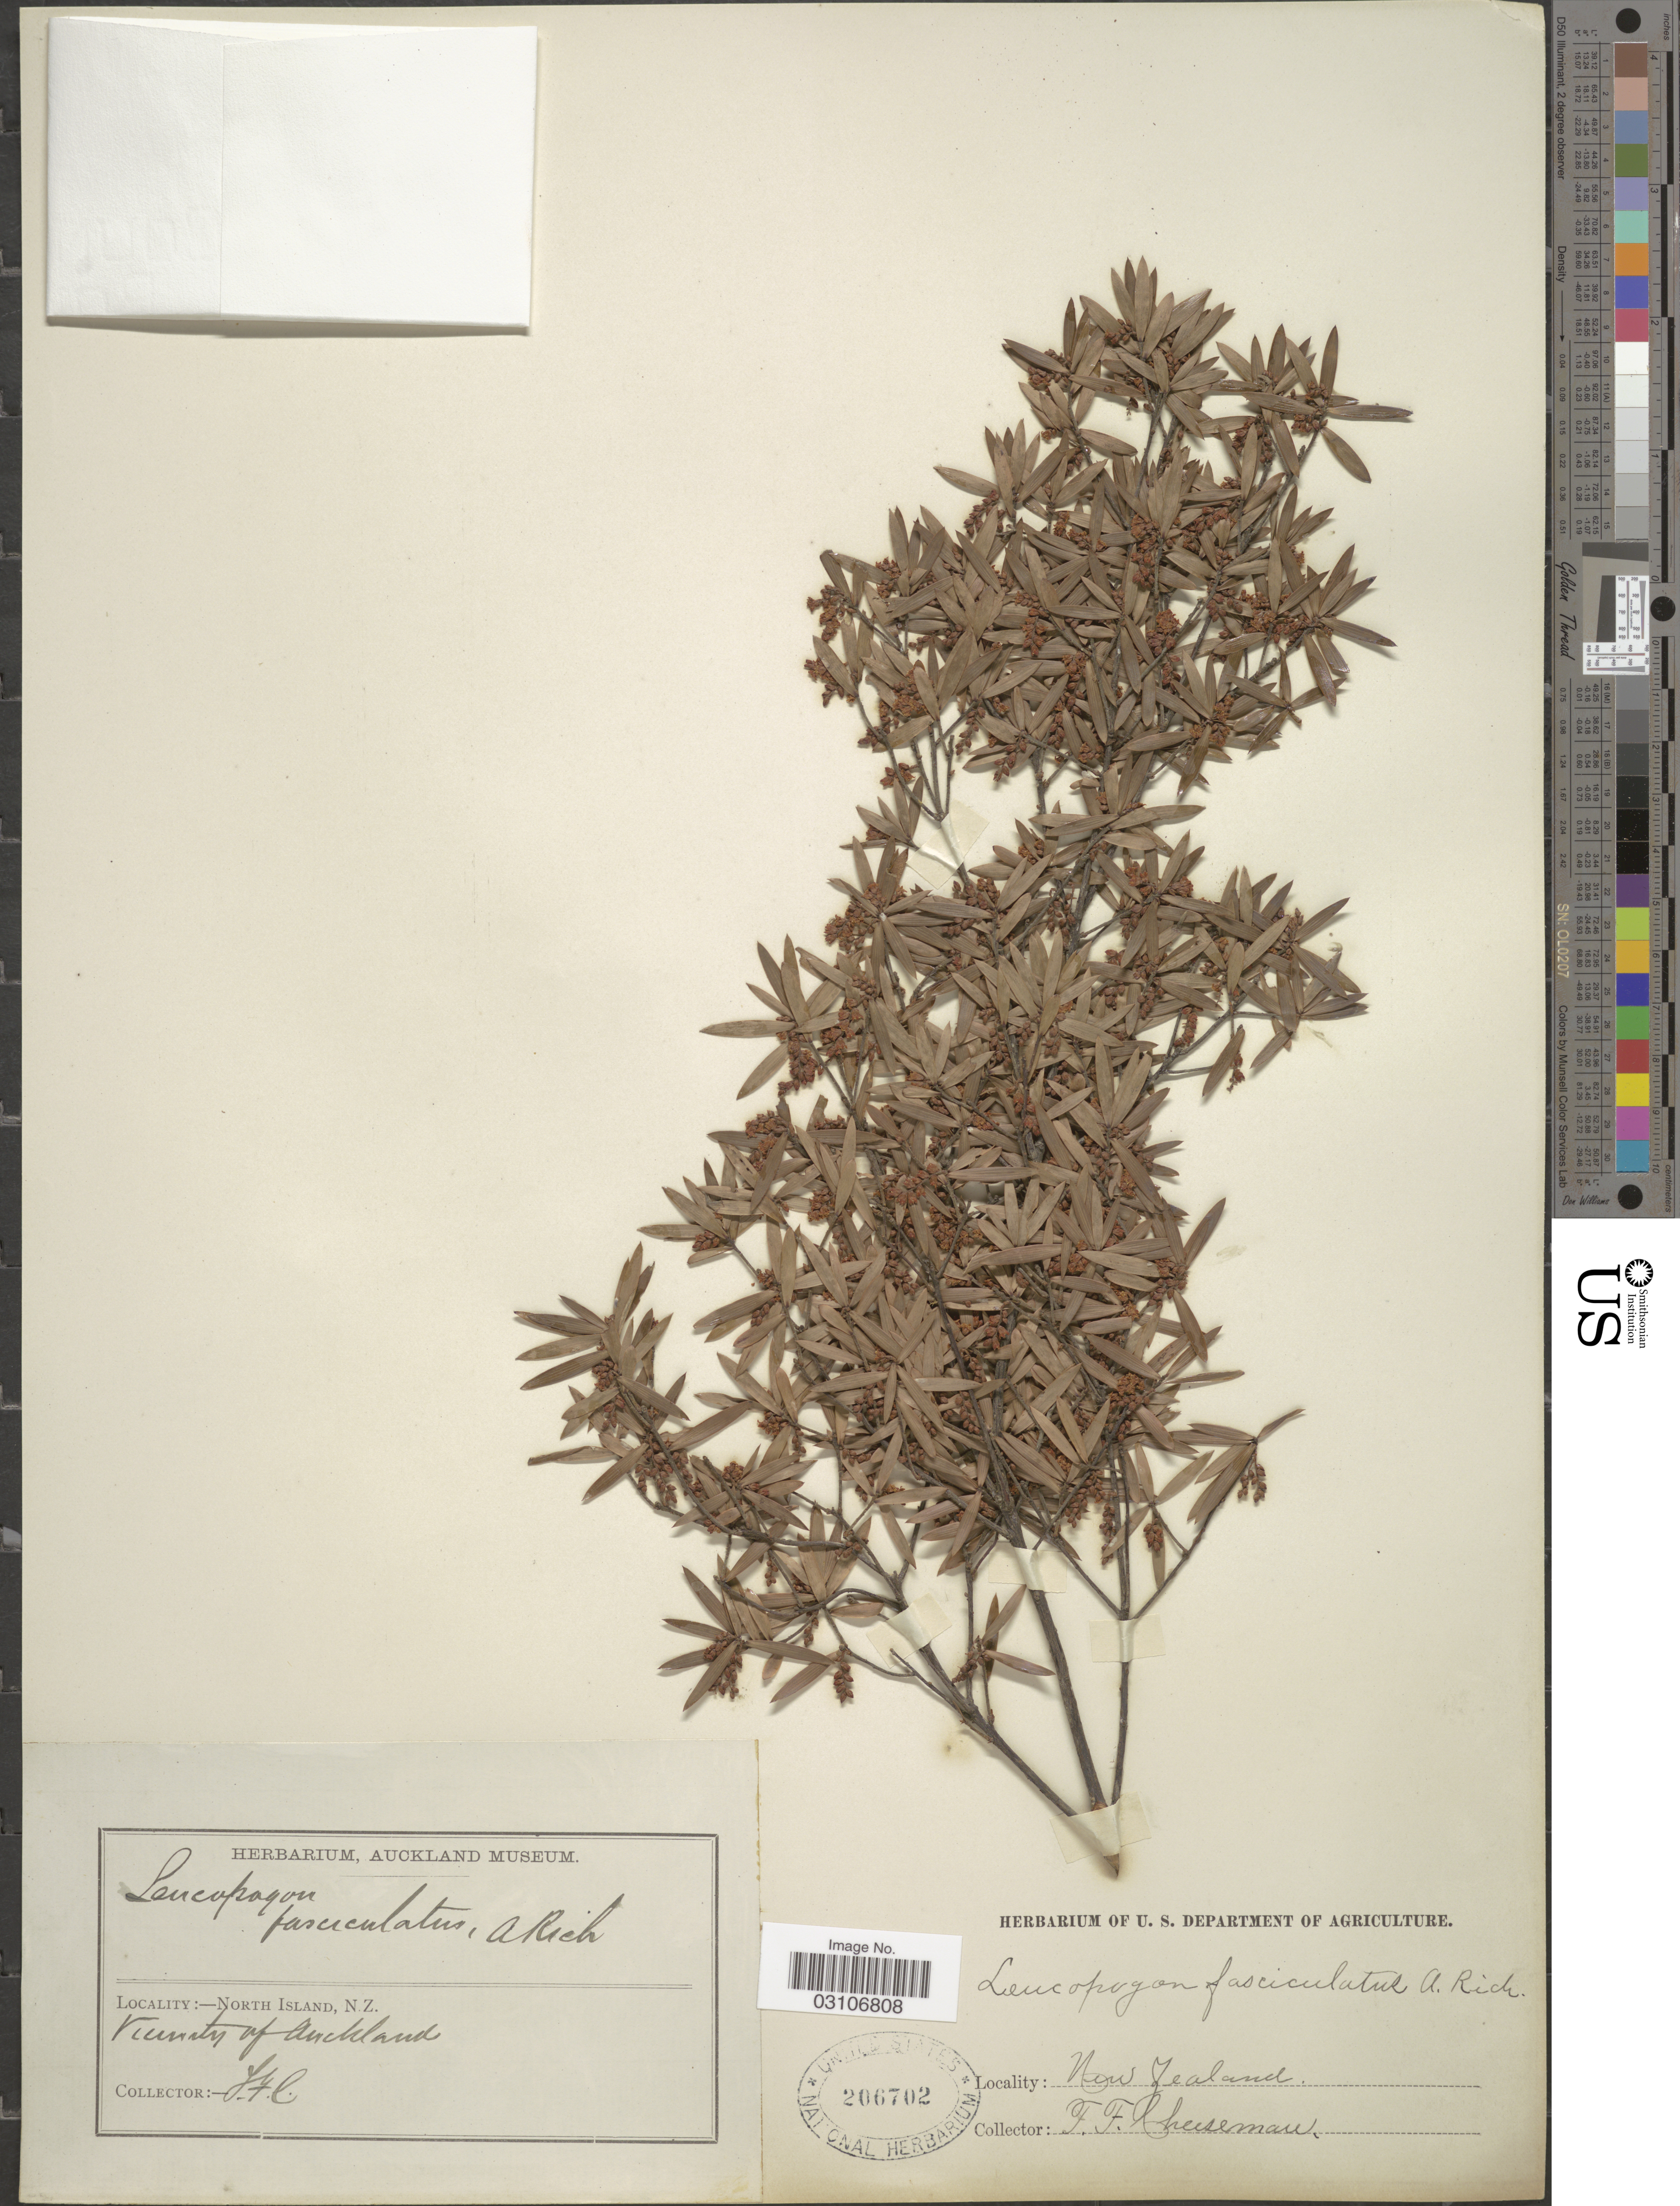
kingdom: Plantae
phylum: Tracheophyta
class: Magnoliopsida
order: Ericales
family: Ericaceae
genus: Leucopogon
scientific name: Leucopogon fasciculatus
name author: (G. Forst.) A. Rich.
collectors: T. F. Cheeseman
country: New Zealand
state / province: Auckland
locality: North Island, Vicinity of Auckland.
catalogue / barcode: US 206702